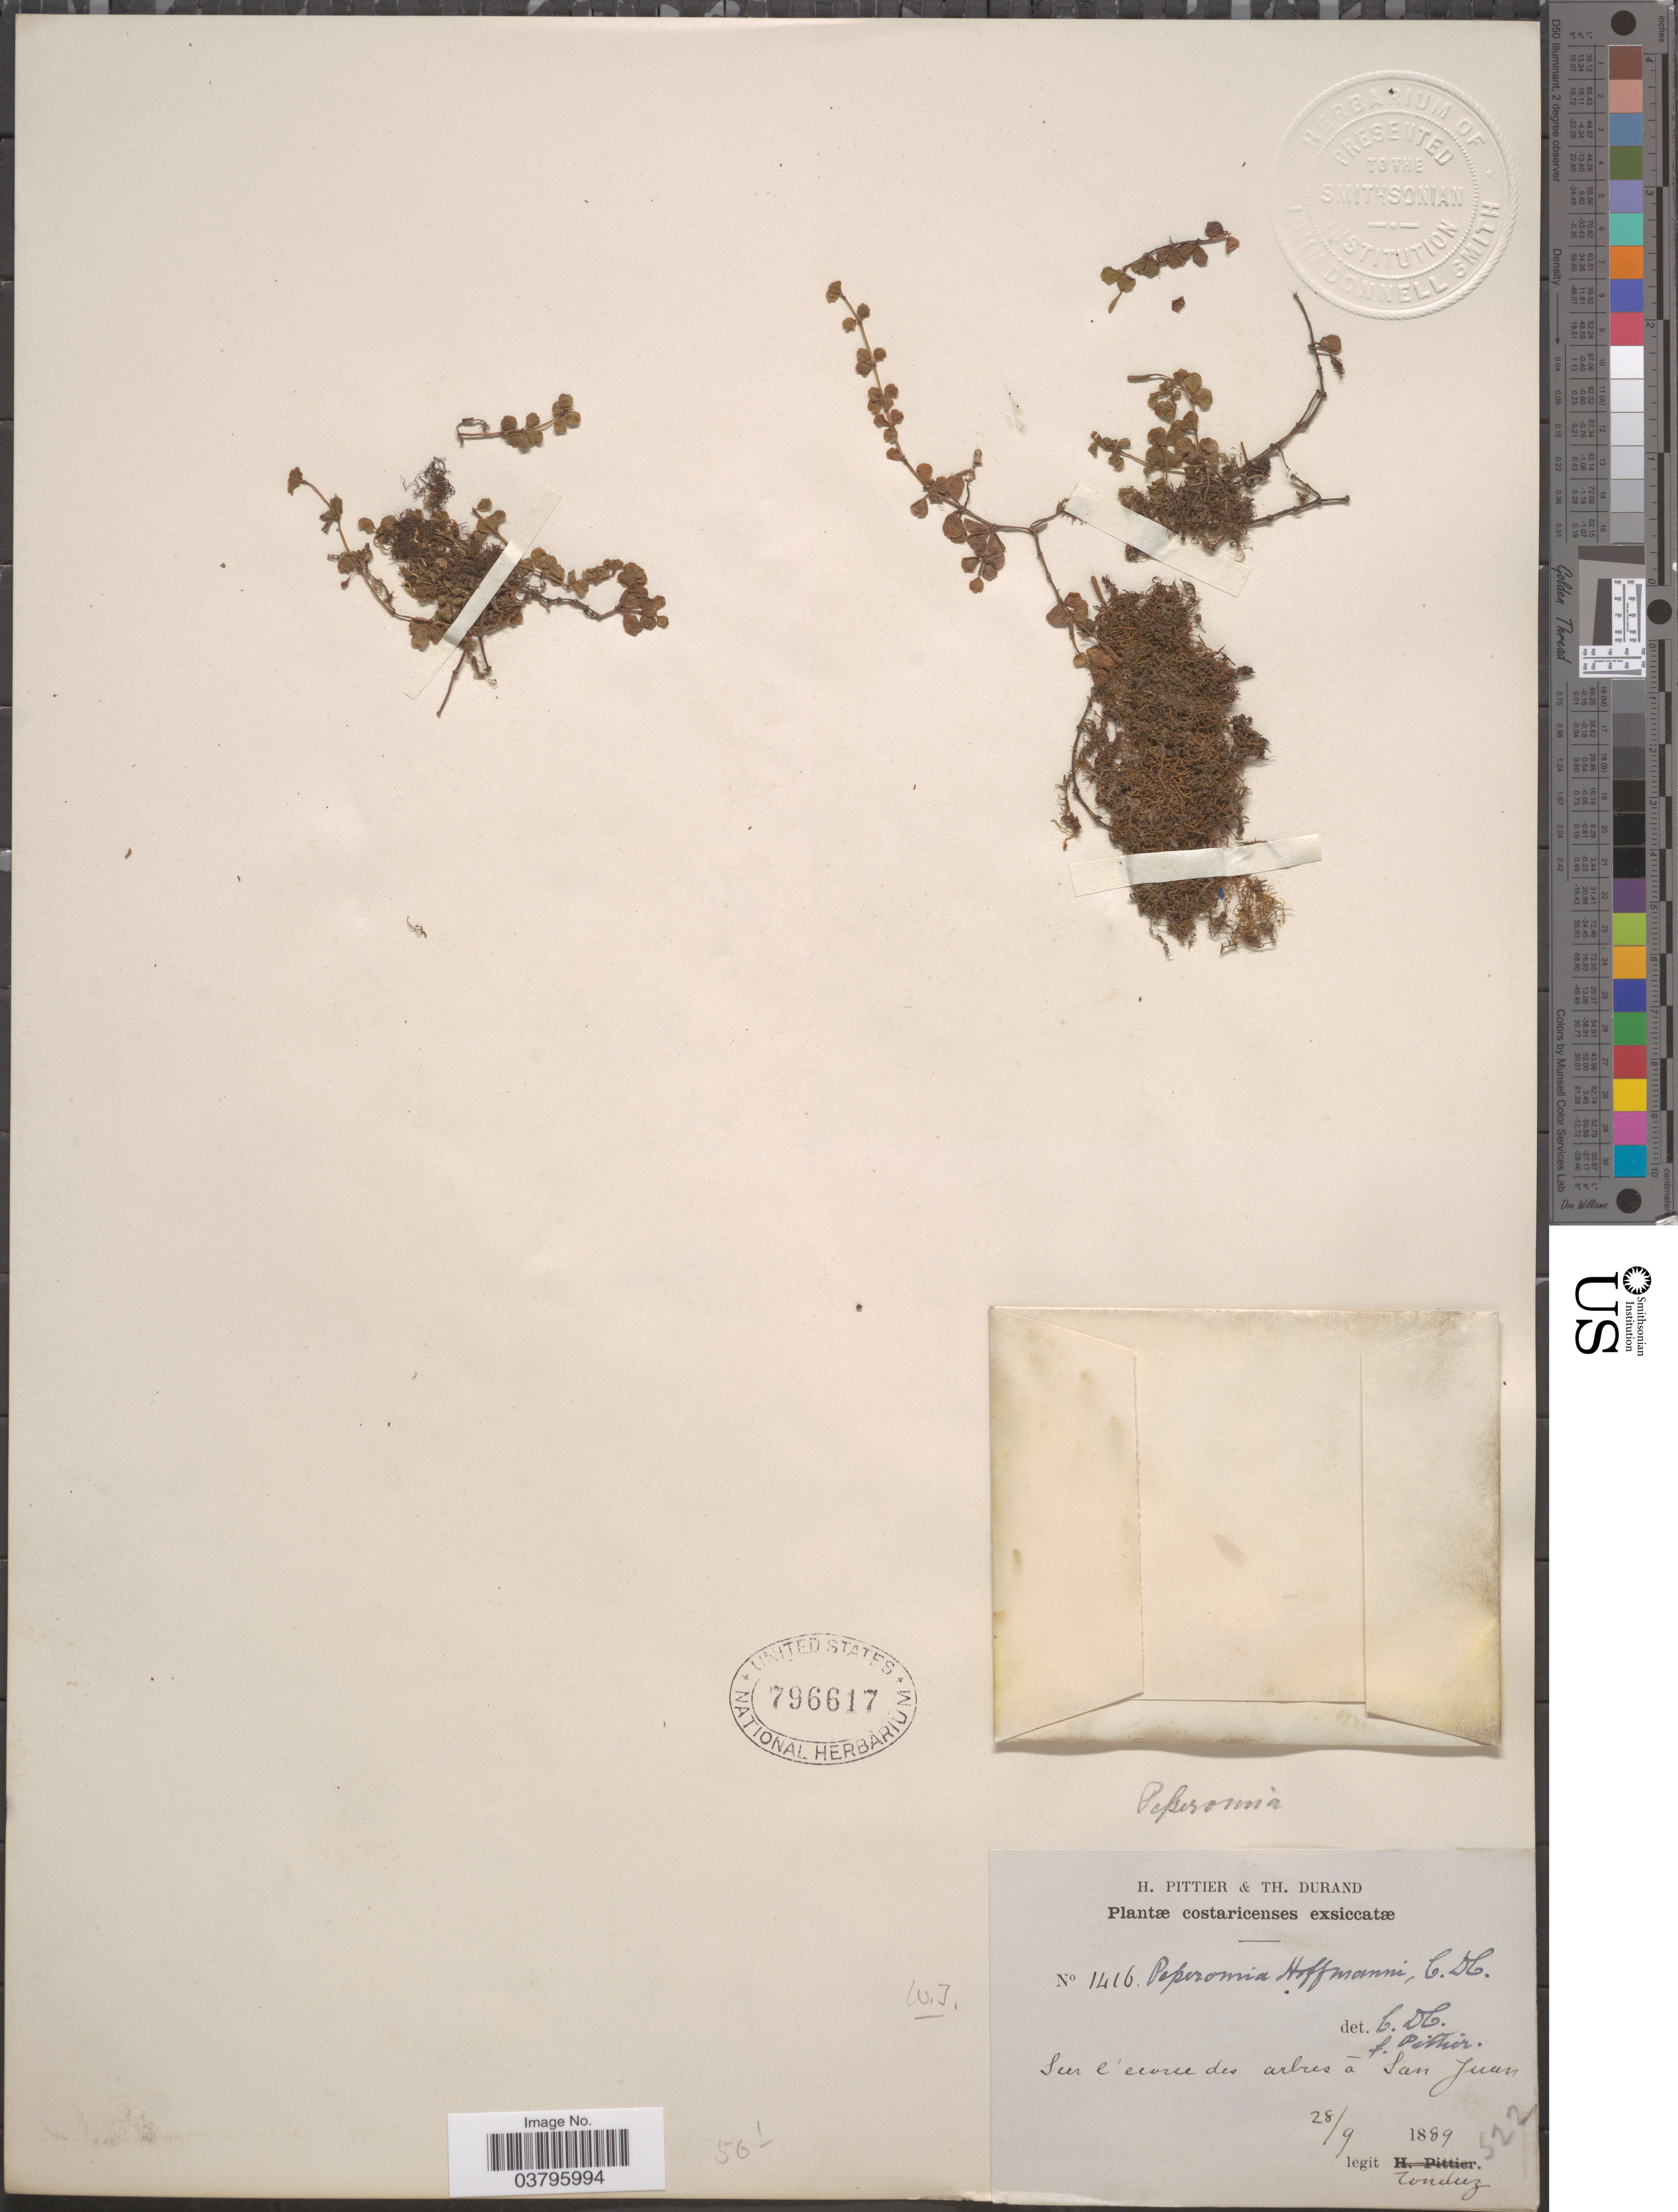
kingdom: Plantae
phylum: Tracheophyta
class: Magnoliopsida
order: Piperales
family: Piperaceae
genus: Peperomia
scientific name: Peperomia hoffmannii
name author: C. DC.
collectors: Tonduz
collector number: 1416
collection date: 1889-09-28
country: Costa Rica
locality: San Juan.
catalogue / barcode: US 796617